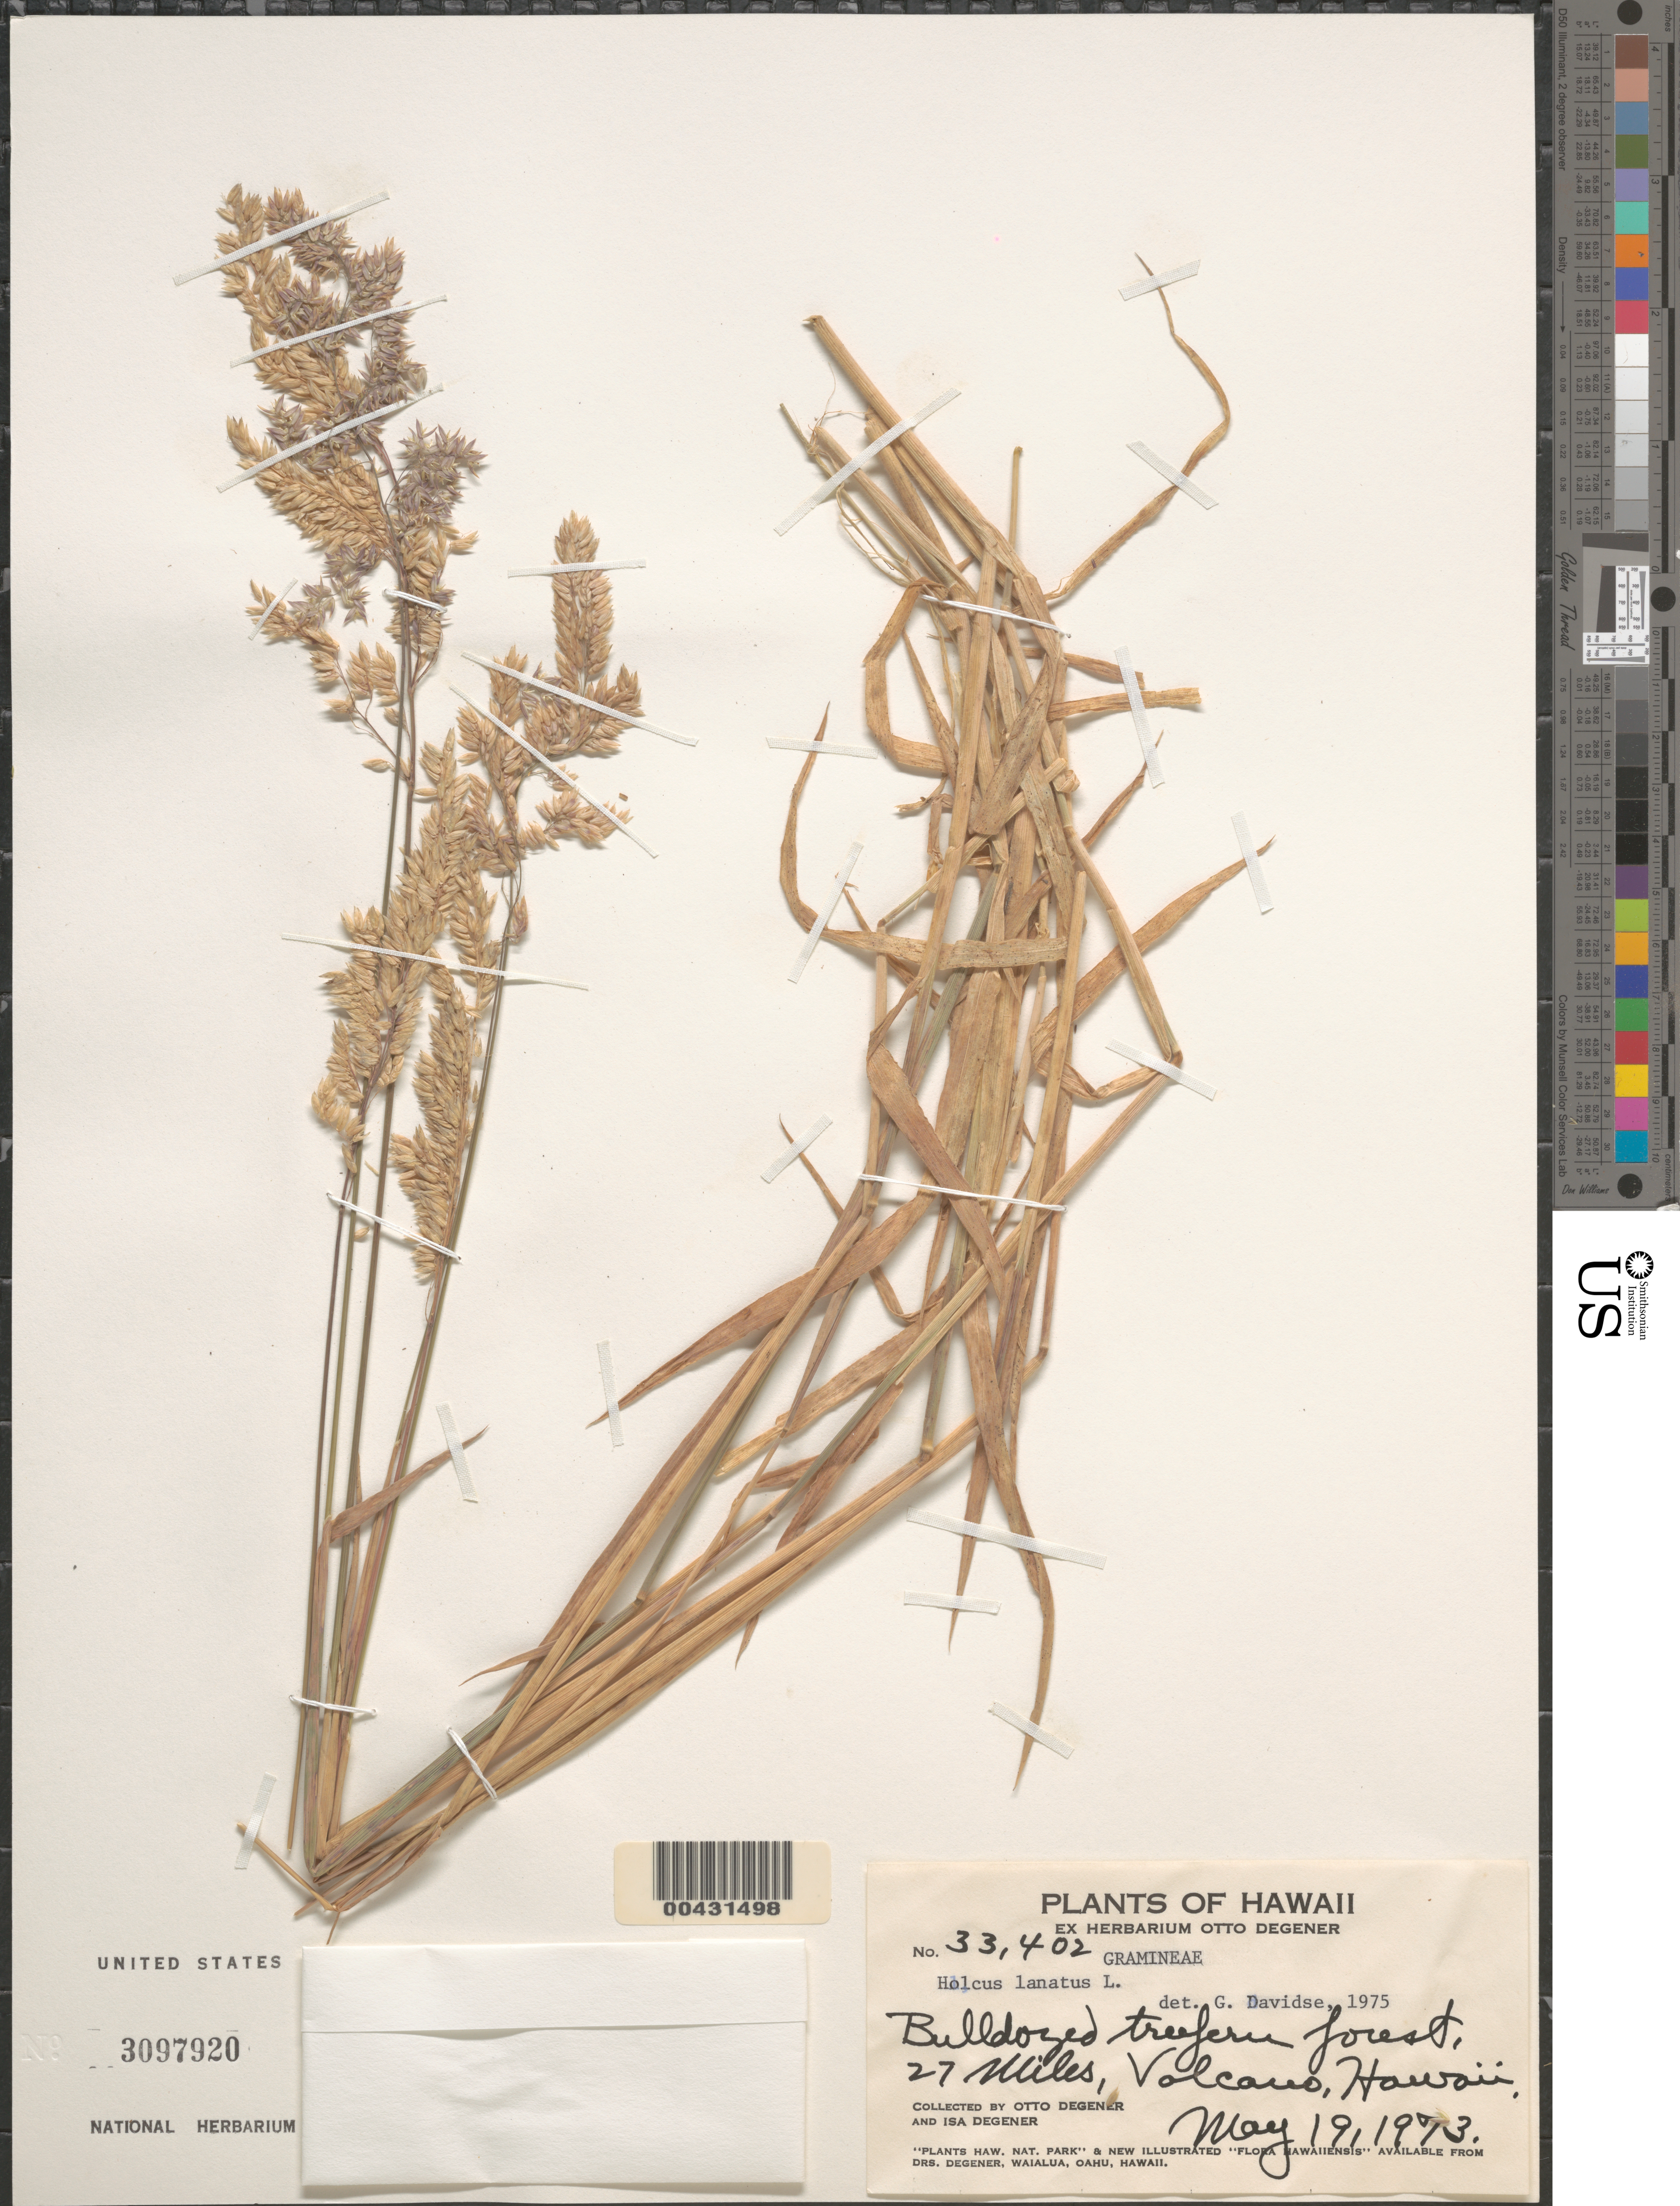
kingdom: Plantae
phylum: Tracheophyta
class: Liliopsida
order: Poales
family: Poaceae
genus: Holcus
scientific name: Holcus lanatus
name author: L.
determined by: Davidse, Gerrit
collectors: O. Degener & I. Degener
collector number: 33402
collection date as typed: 19 May 1973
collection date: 1973-05-19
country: United States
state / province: Hawaii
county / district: Hawaii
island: Hawaii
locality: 27 miles, Volcano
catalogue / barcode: US 3097920